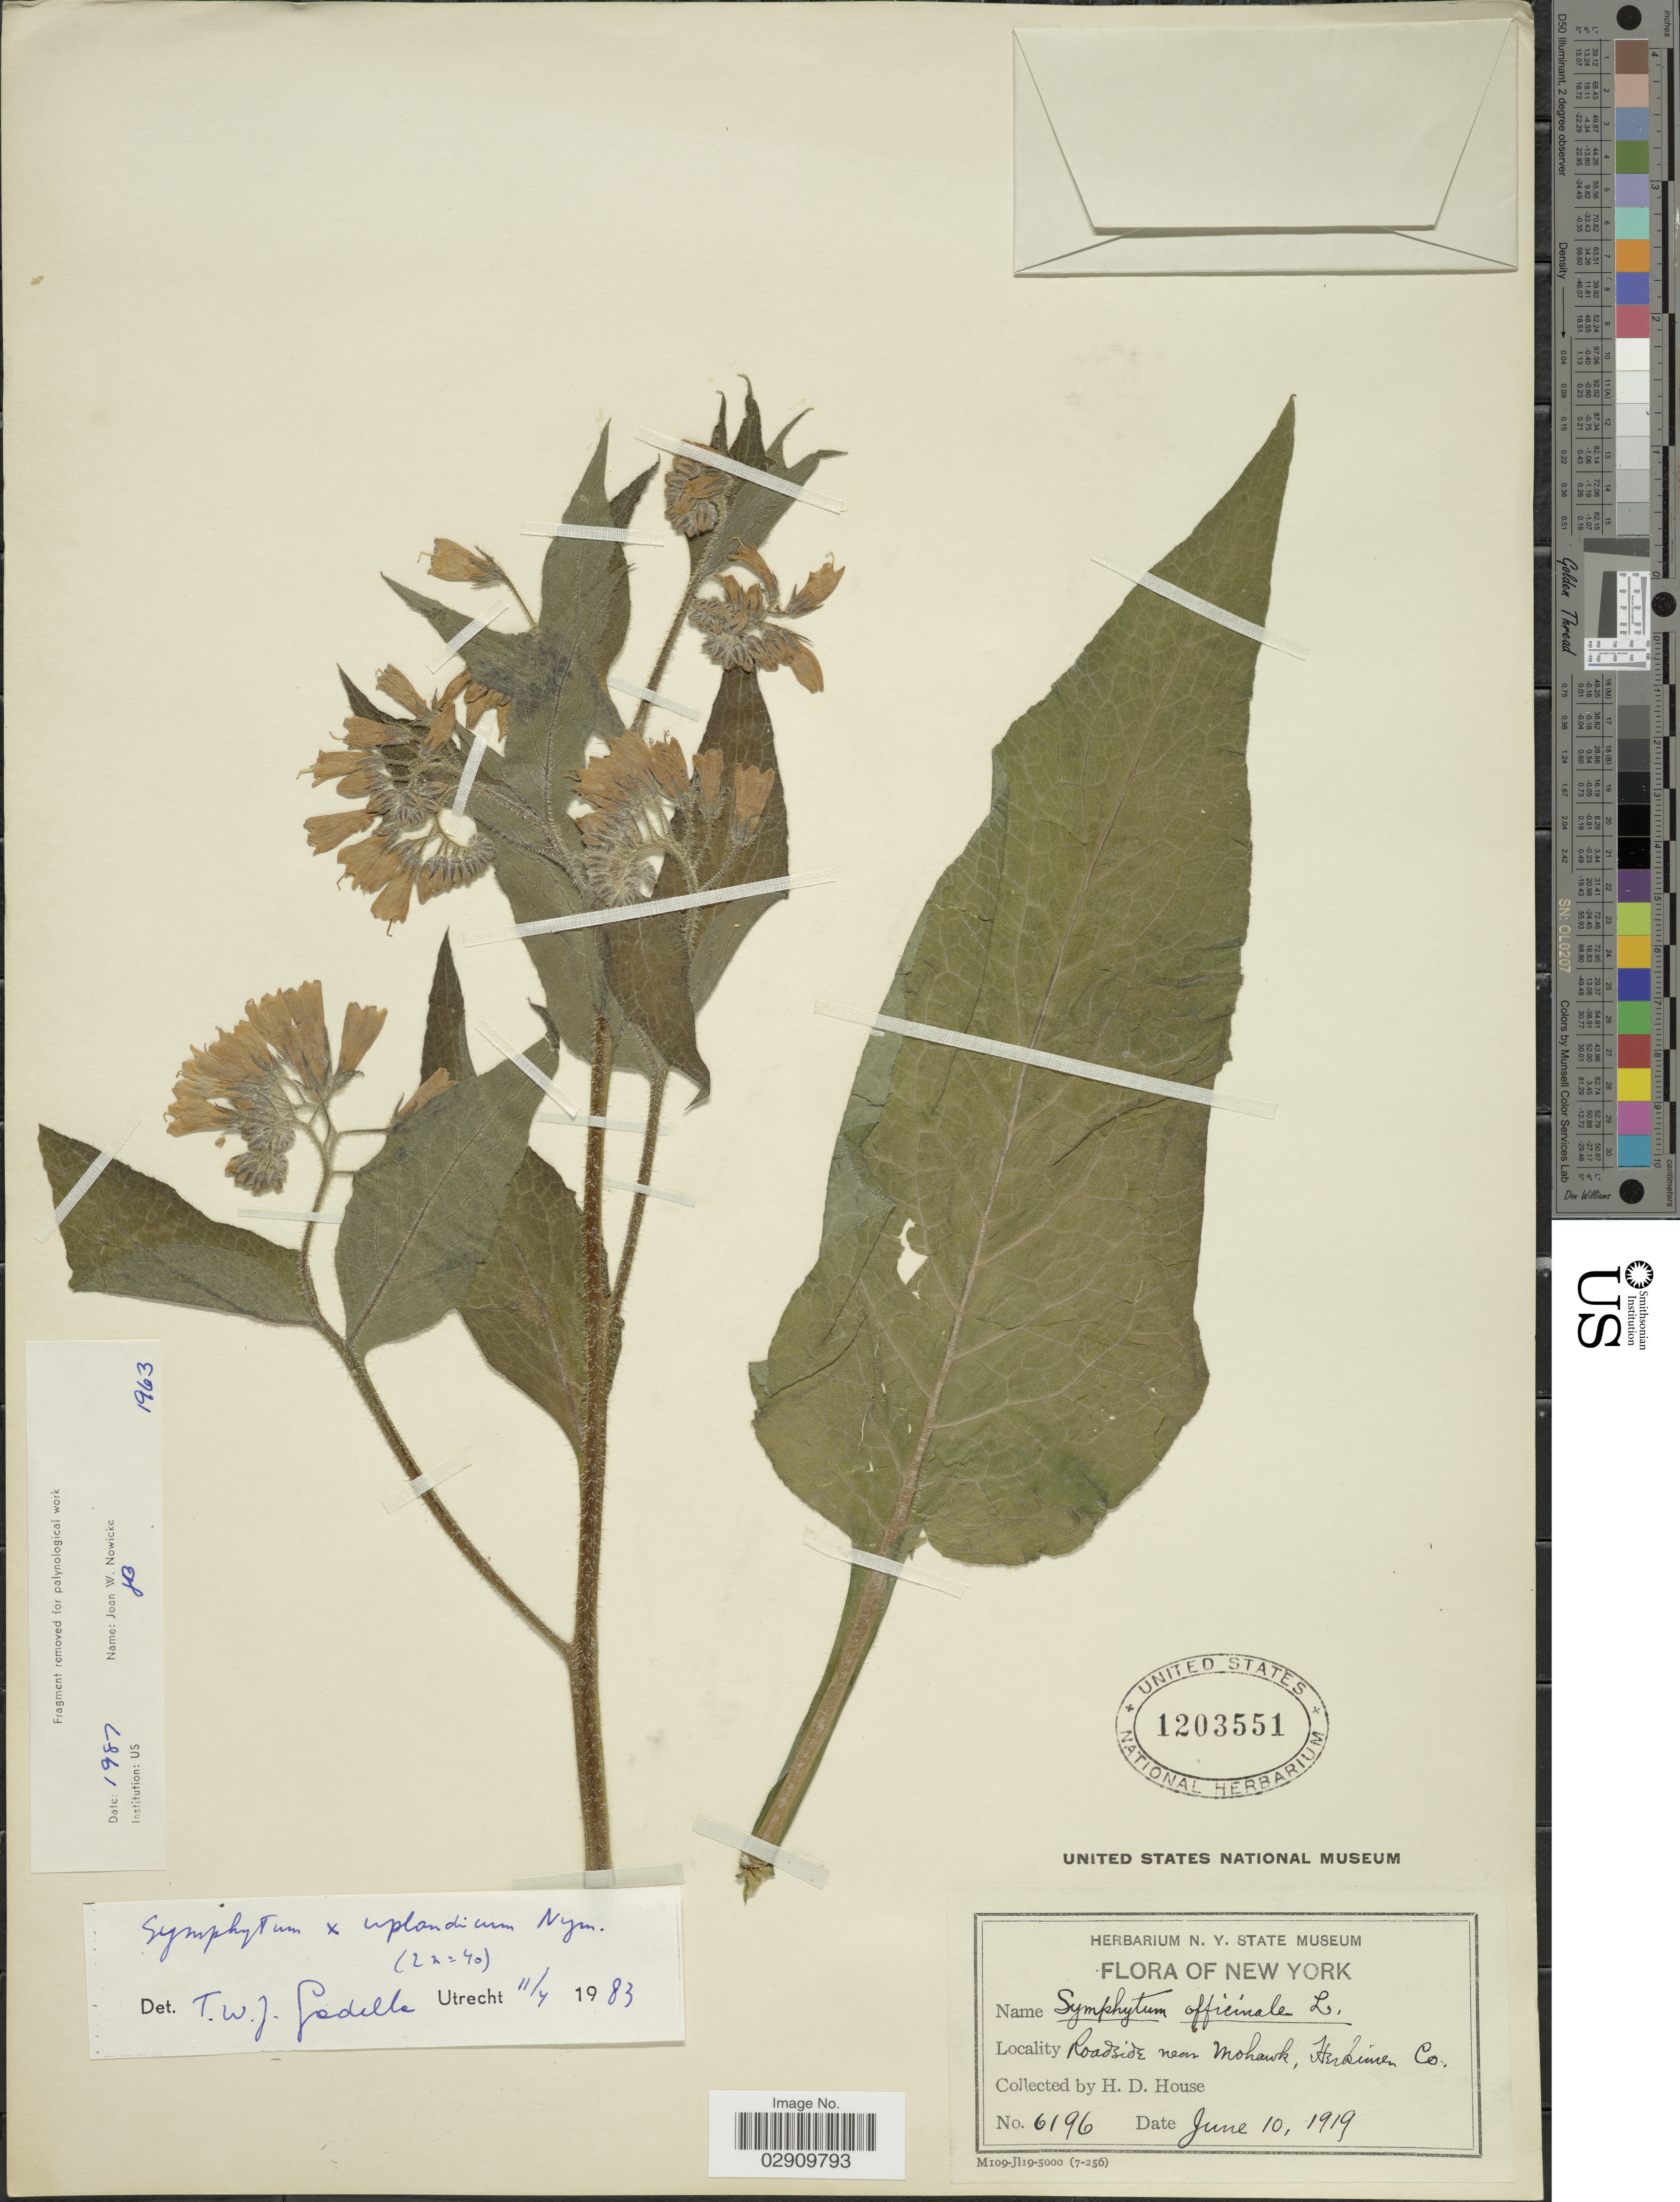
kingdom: Plantae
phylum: Tracheophyta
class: Magnoliopsida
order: Boraginales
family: Boraginaceae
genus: Symphytum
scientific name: Symphytum uplandicum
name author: Nyman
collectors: H. D. House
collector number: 6196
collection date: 1919-06-10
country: United States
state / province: New York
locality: Roadside near Mohawk, Herkimer Co.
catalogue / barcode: US 1203551